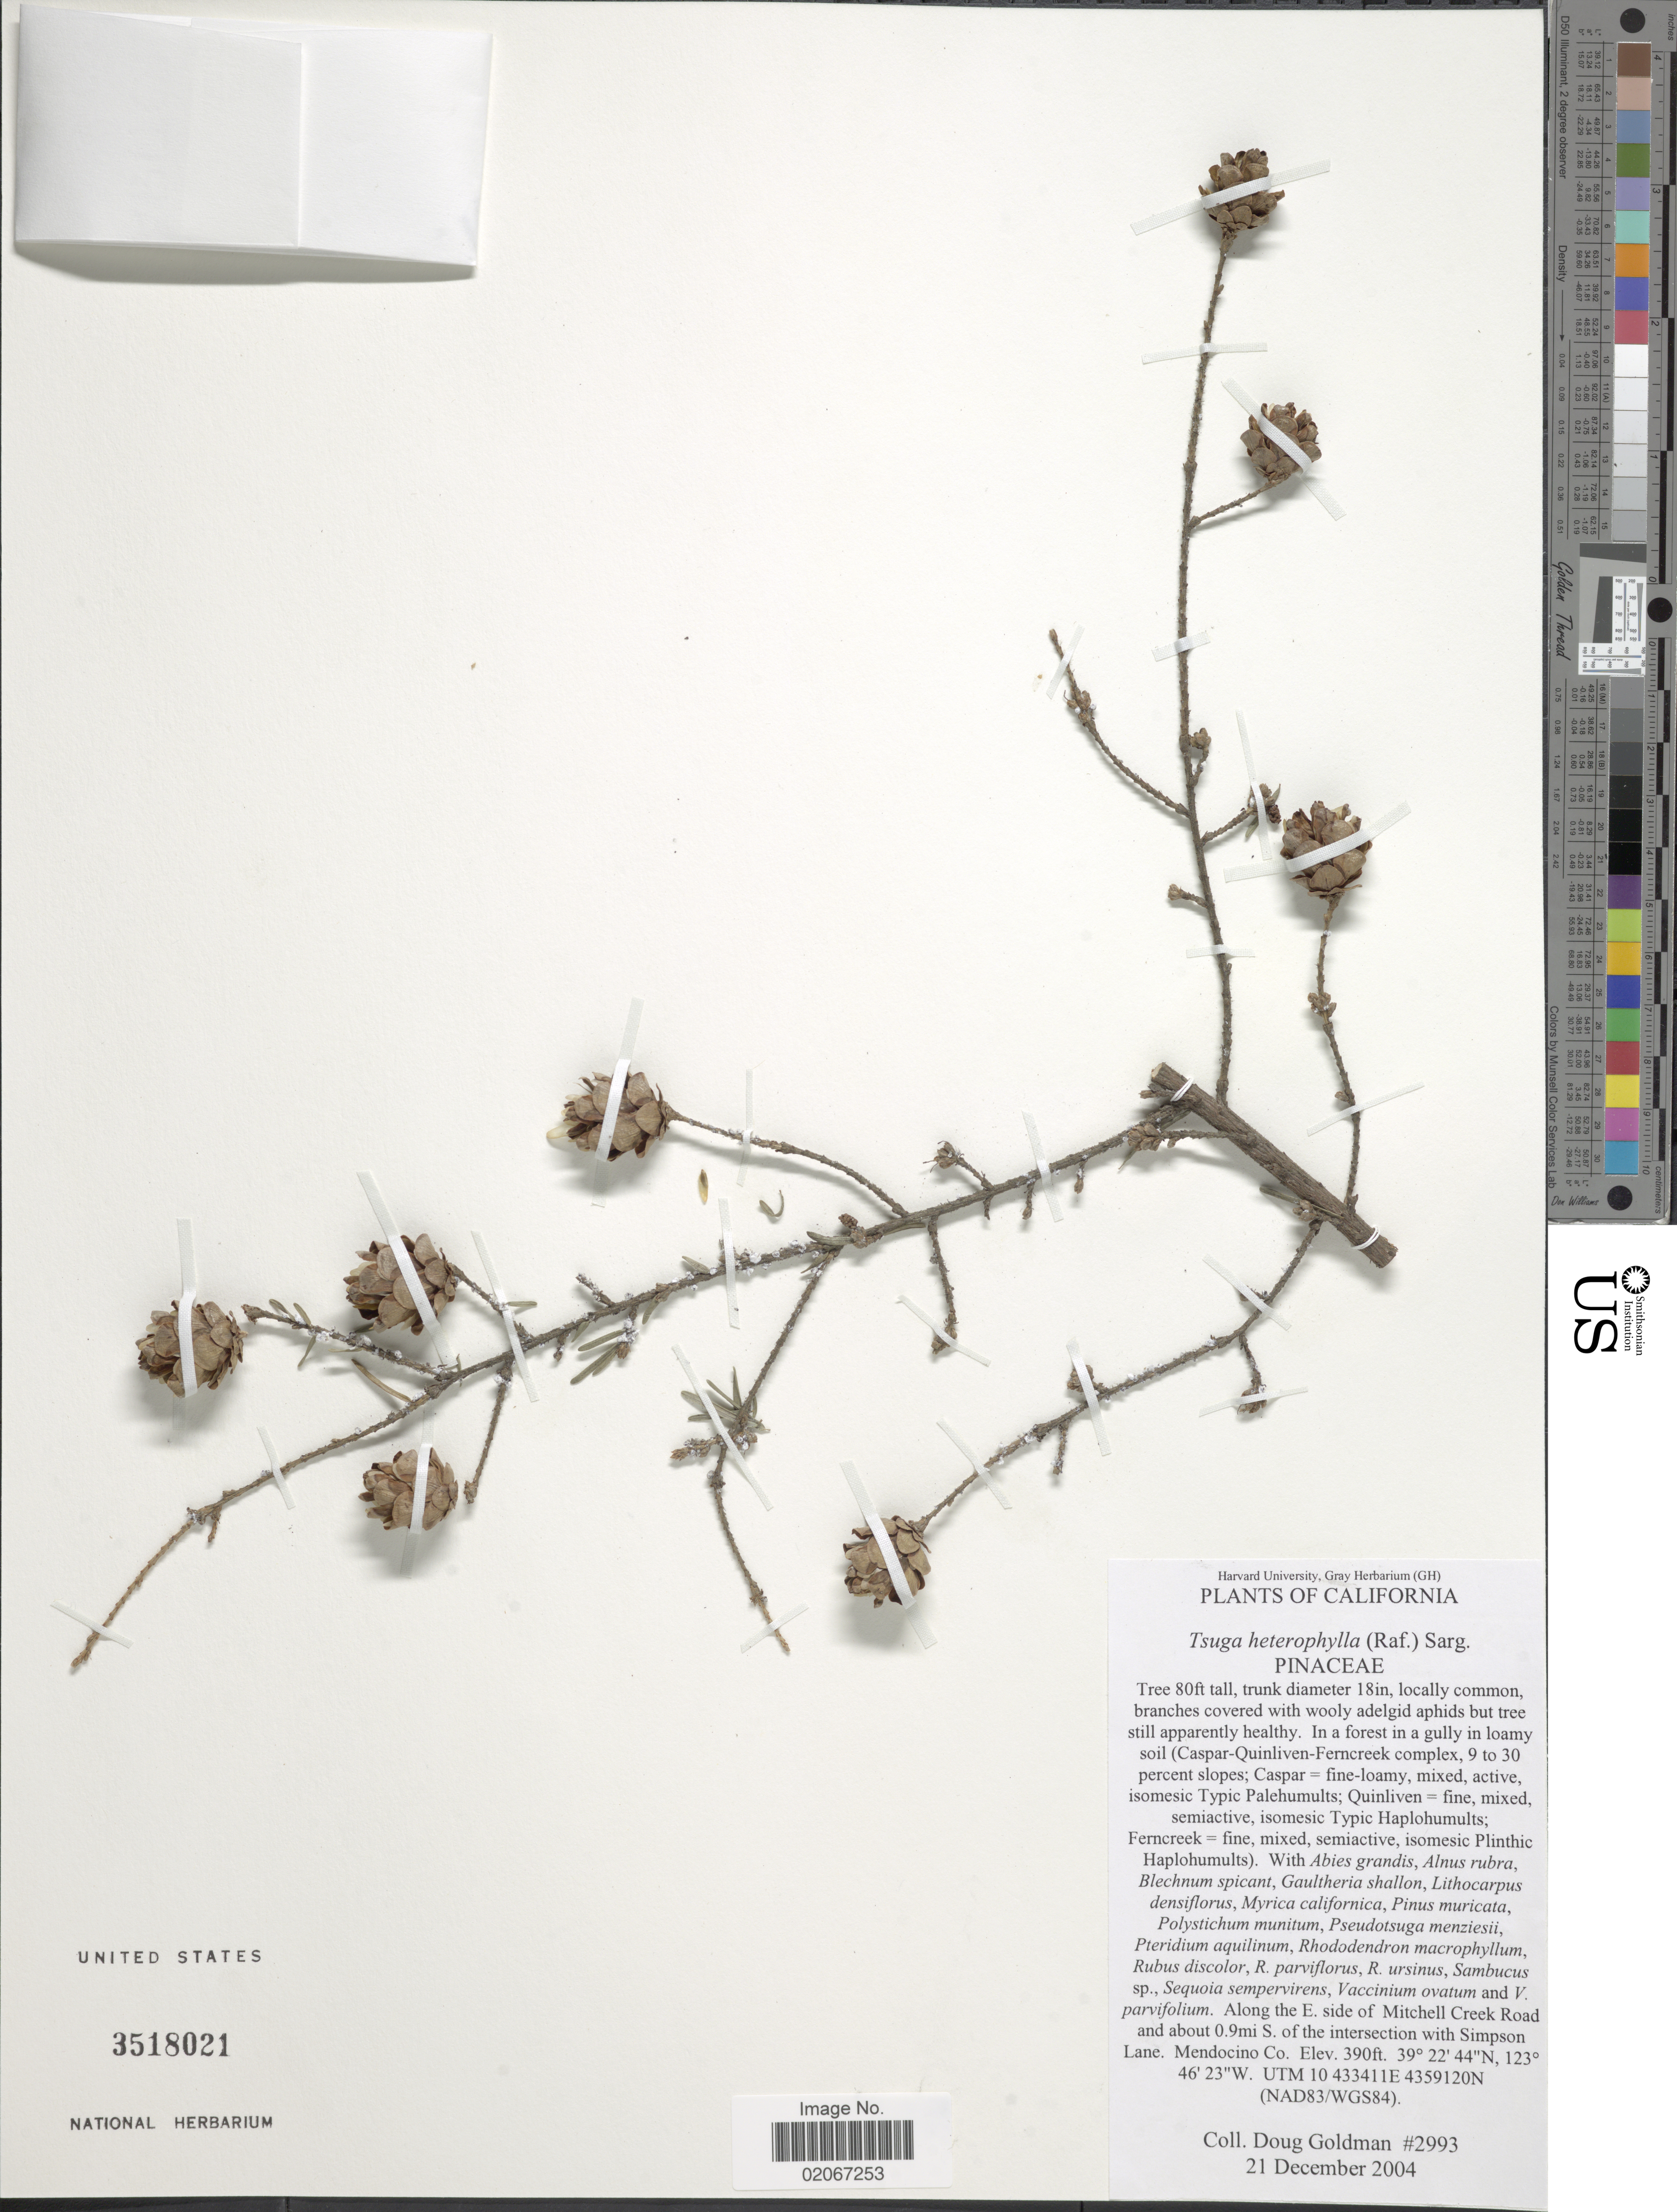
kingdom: Plantae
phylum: Tracheophyta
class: Pinopsida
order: Pinales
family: Pinaceae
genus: Tsuga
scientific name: Tsuga heterophylla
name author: (Raf.) Sarg.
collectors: D. Goldman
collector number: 2993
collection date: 2004-12-21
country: United States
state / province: California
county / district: Mendocino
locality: Along the E. side of Mitchell Creek Road and about 0.9 mi S. of the intersection with Simpson Lane. Mendocino Co.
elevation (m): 119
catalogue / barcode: US 3518021